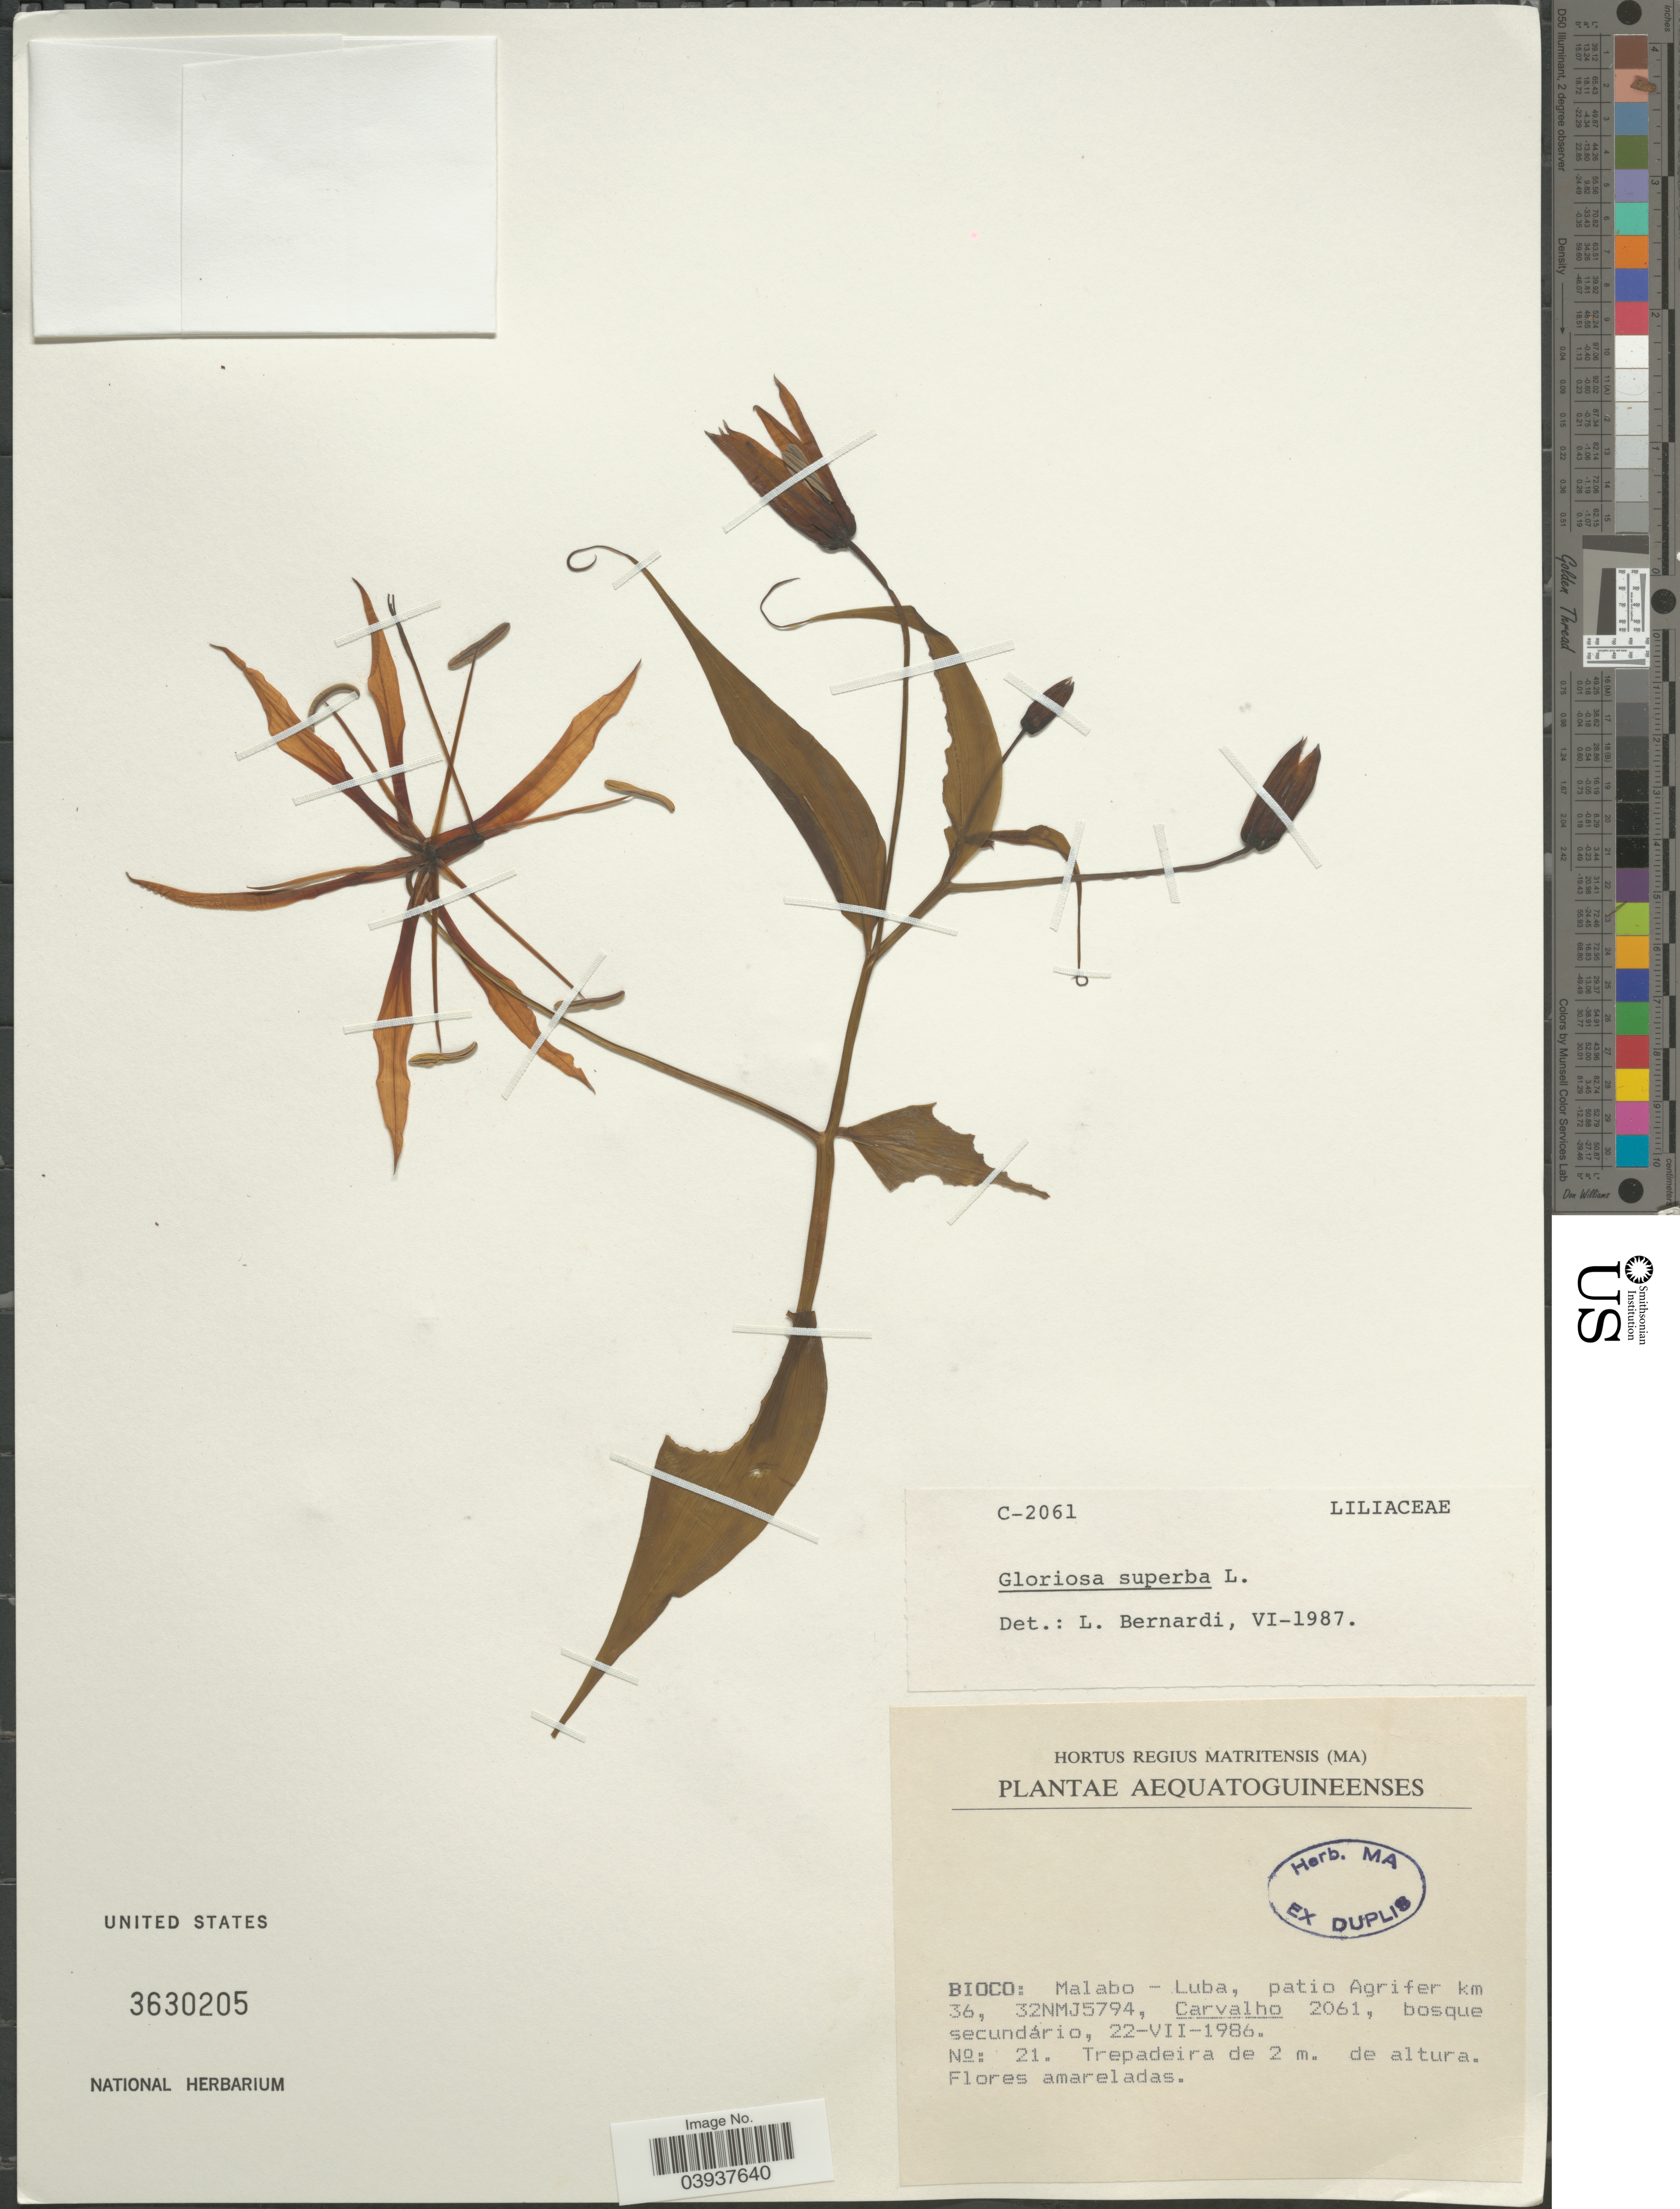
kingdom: Plantae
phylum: Tracheophyta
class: Liliopsida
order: Liliales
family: Colchicaceae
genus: Gloriosa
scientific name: Gloriosa superba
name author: L.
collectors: Carvalho, --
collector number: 2061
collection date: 1986-07-22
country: Equatorial Guinea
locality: Aequatoguineenses. Bioco: Malabo - Luba, patio Agrifer km 36, 32NMJ5794.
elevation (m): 2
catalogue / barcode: US 3630205